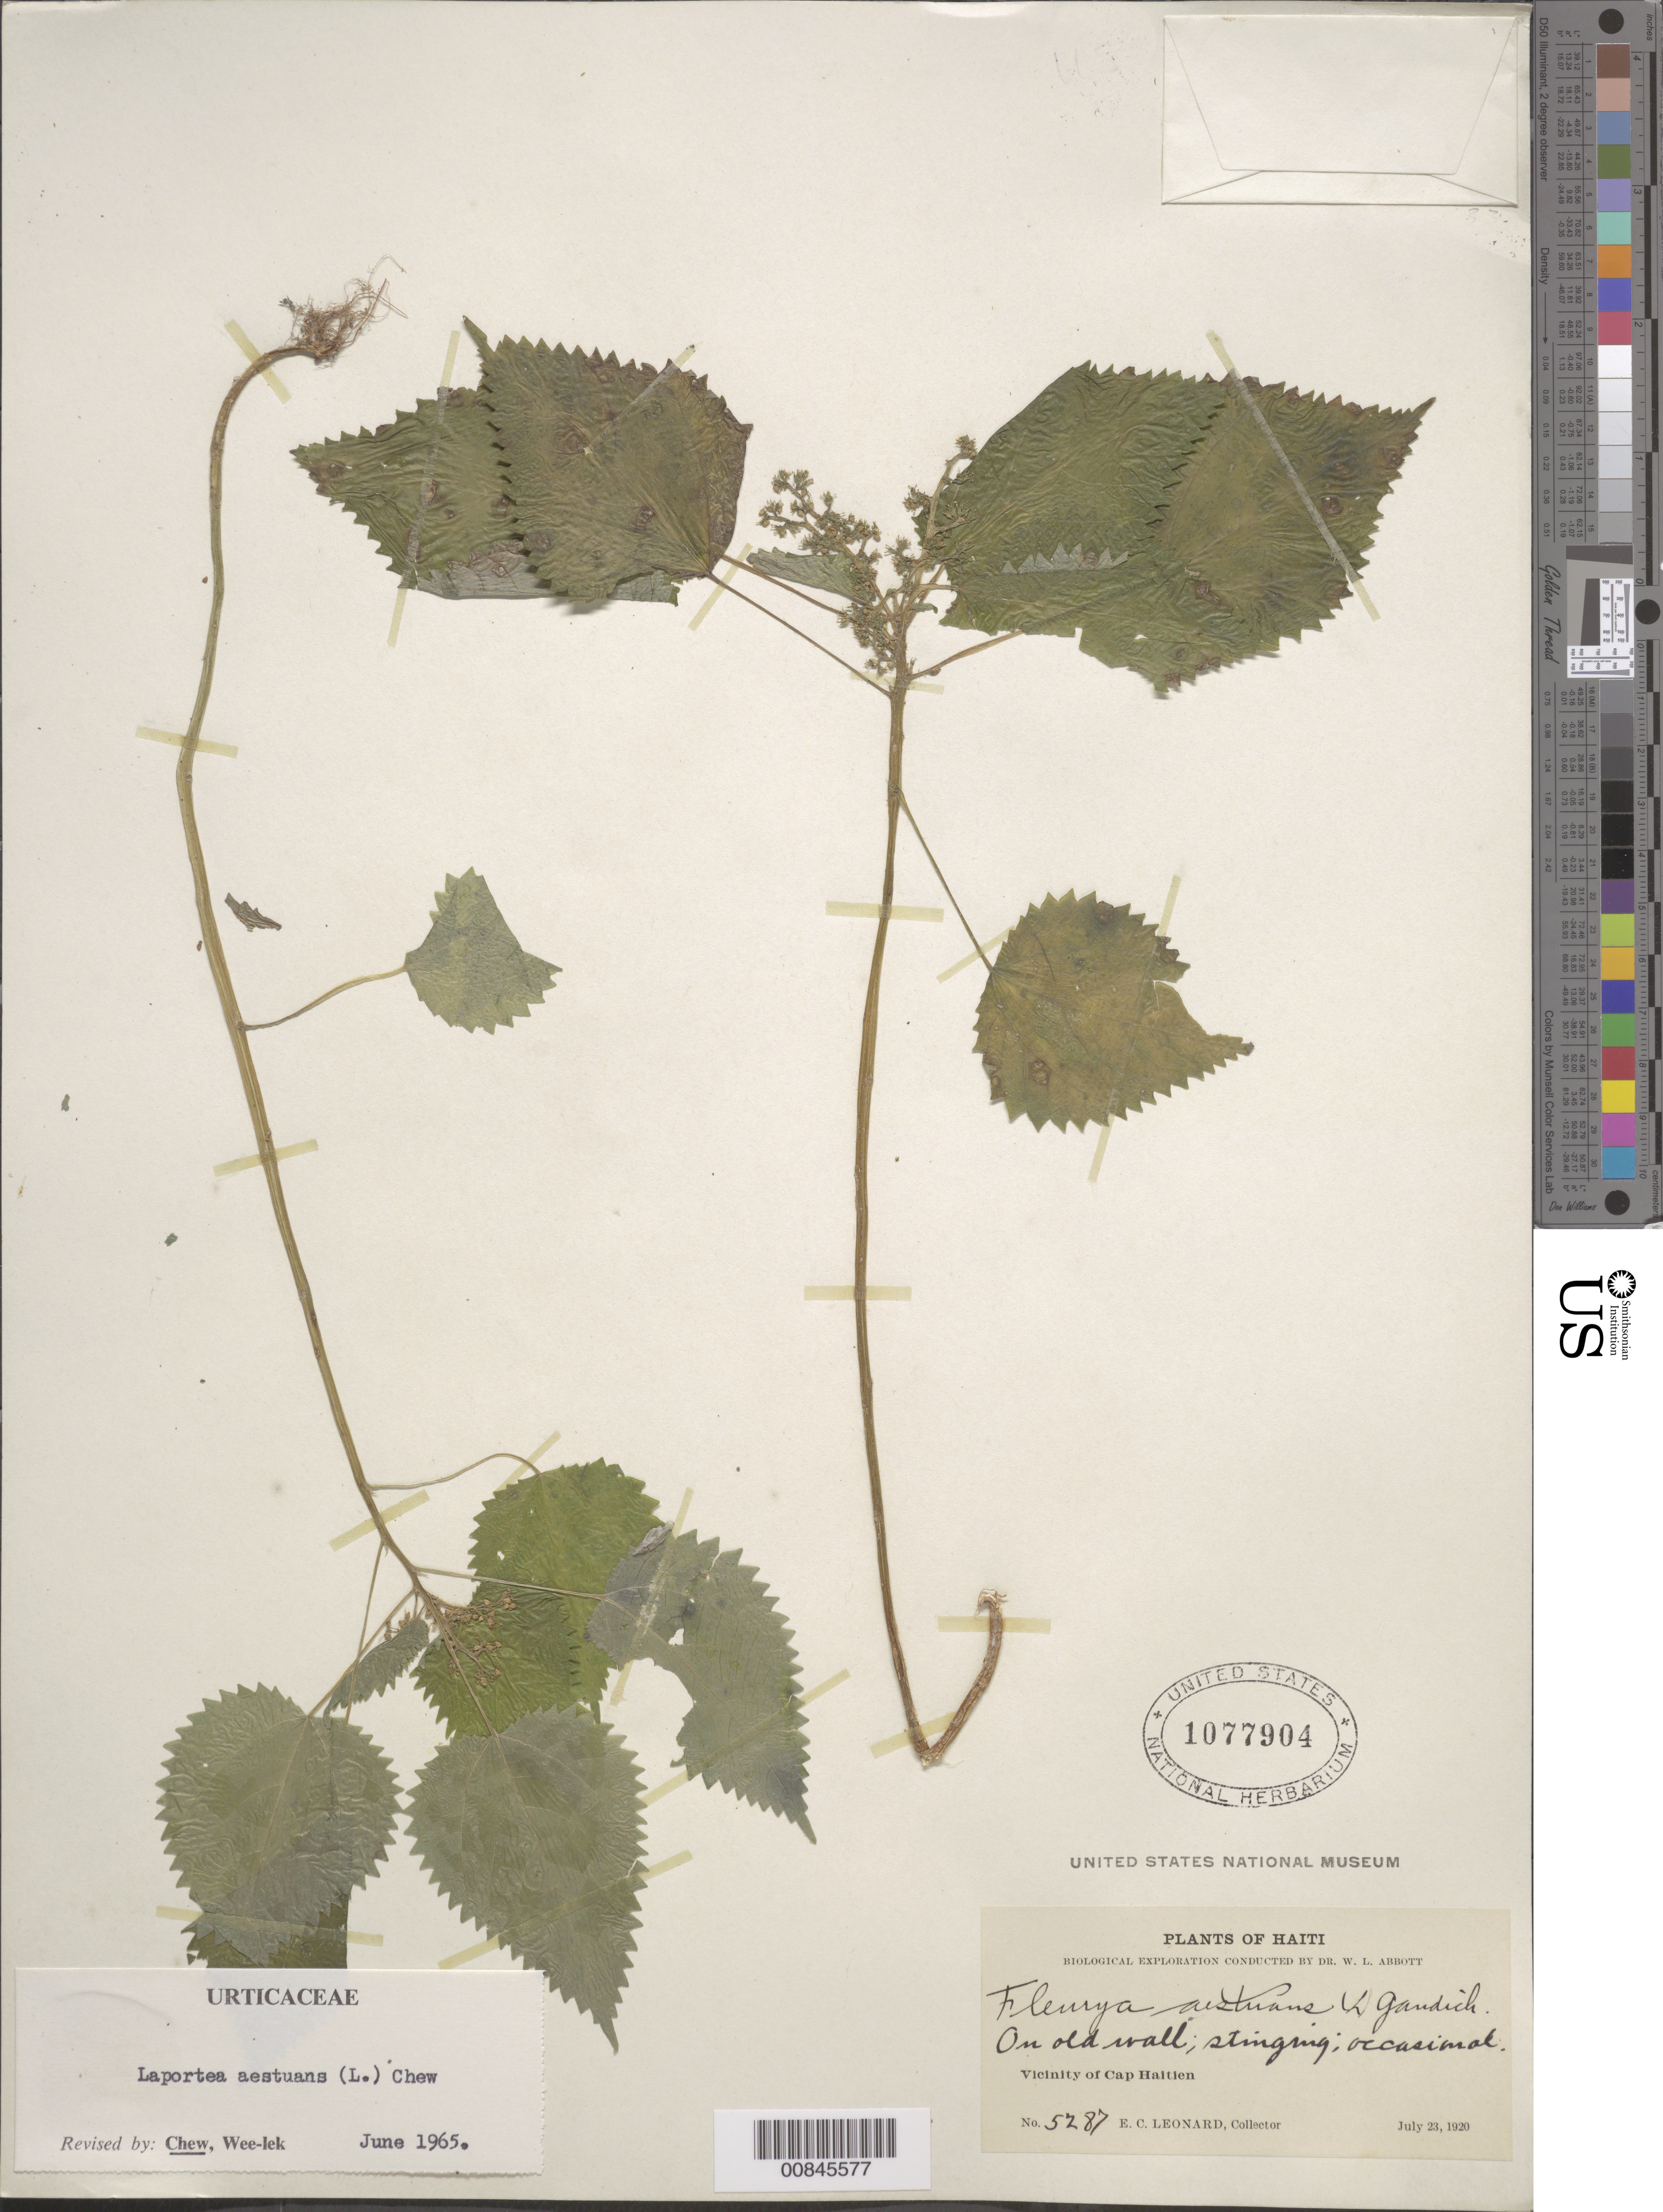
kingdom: Plantae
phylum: Tracheophyta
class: Magnoliopsida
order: Rosales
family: Urticaceae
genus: Laportea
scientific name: Laportea aestuans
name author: (L.) Chew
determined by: Chew, Wee-Lek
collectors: E. C. Leonard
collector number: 5287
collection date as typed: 23 Jul 1920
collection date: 1920-07-23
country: Haiti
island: Hispaniola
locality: Vicinity of Cap Haitien.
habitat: On old wall.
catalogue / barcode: US 1077904